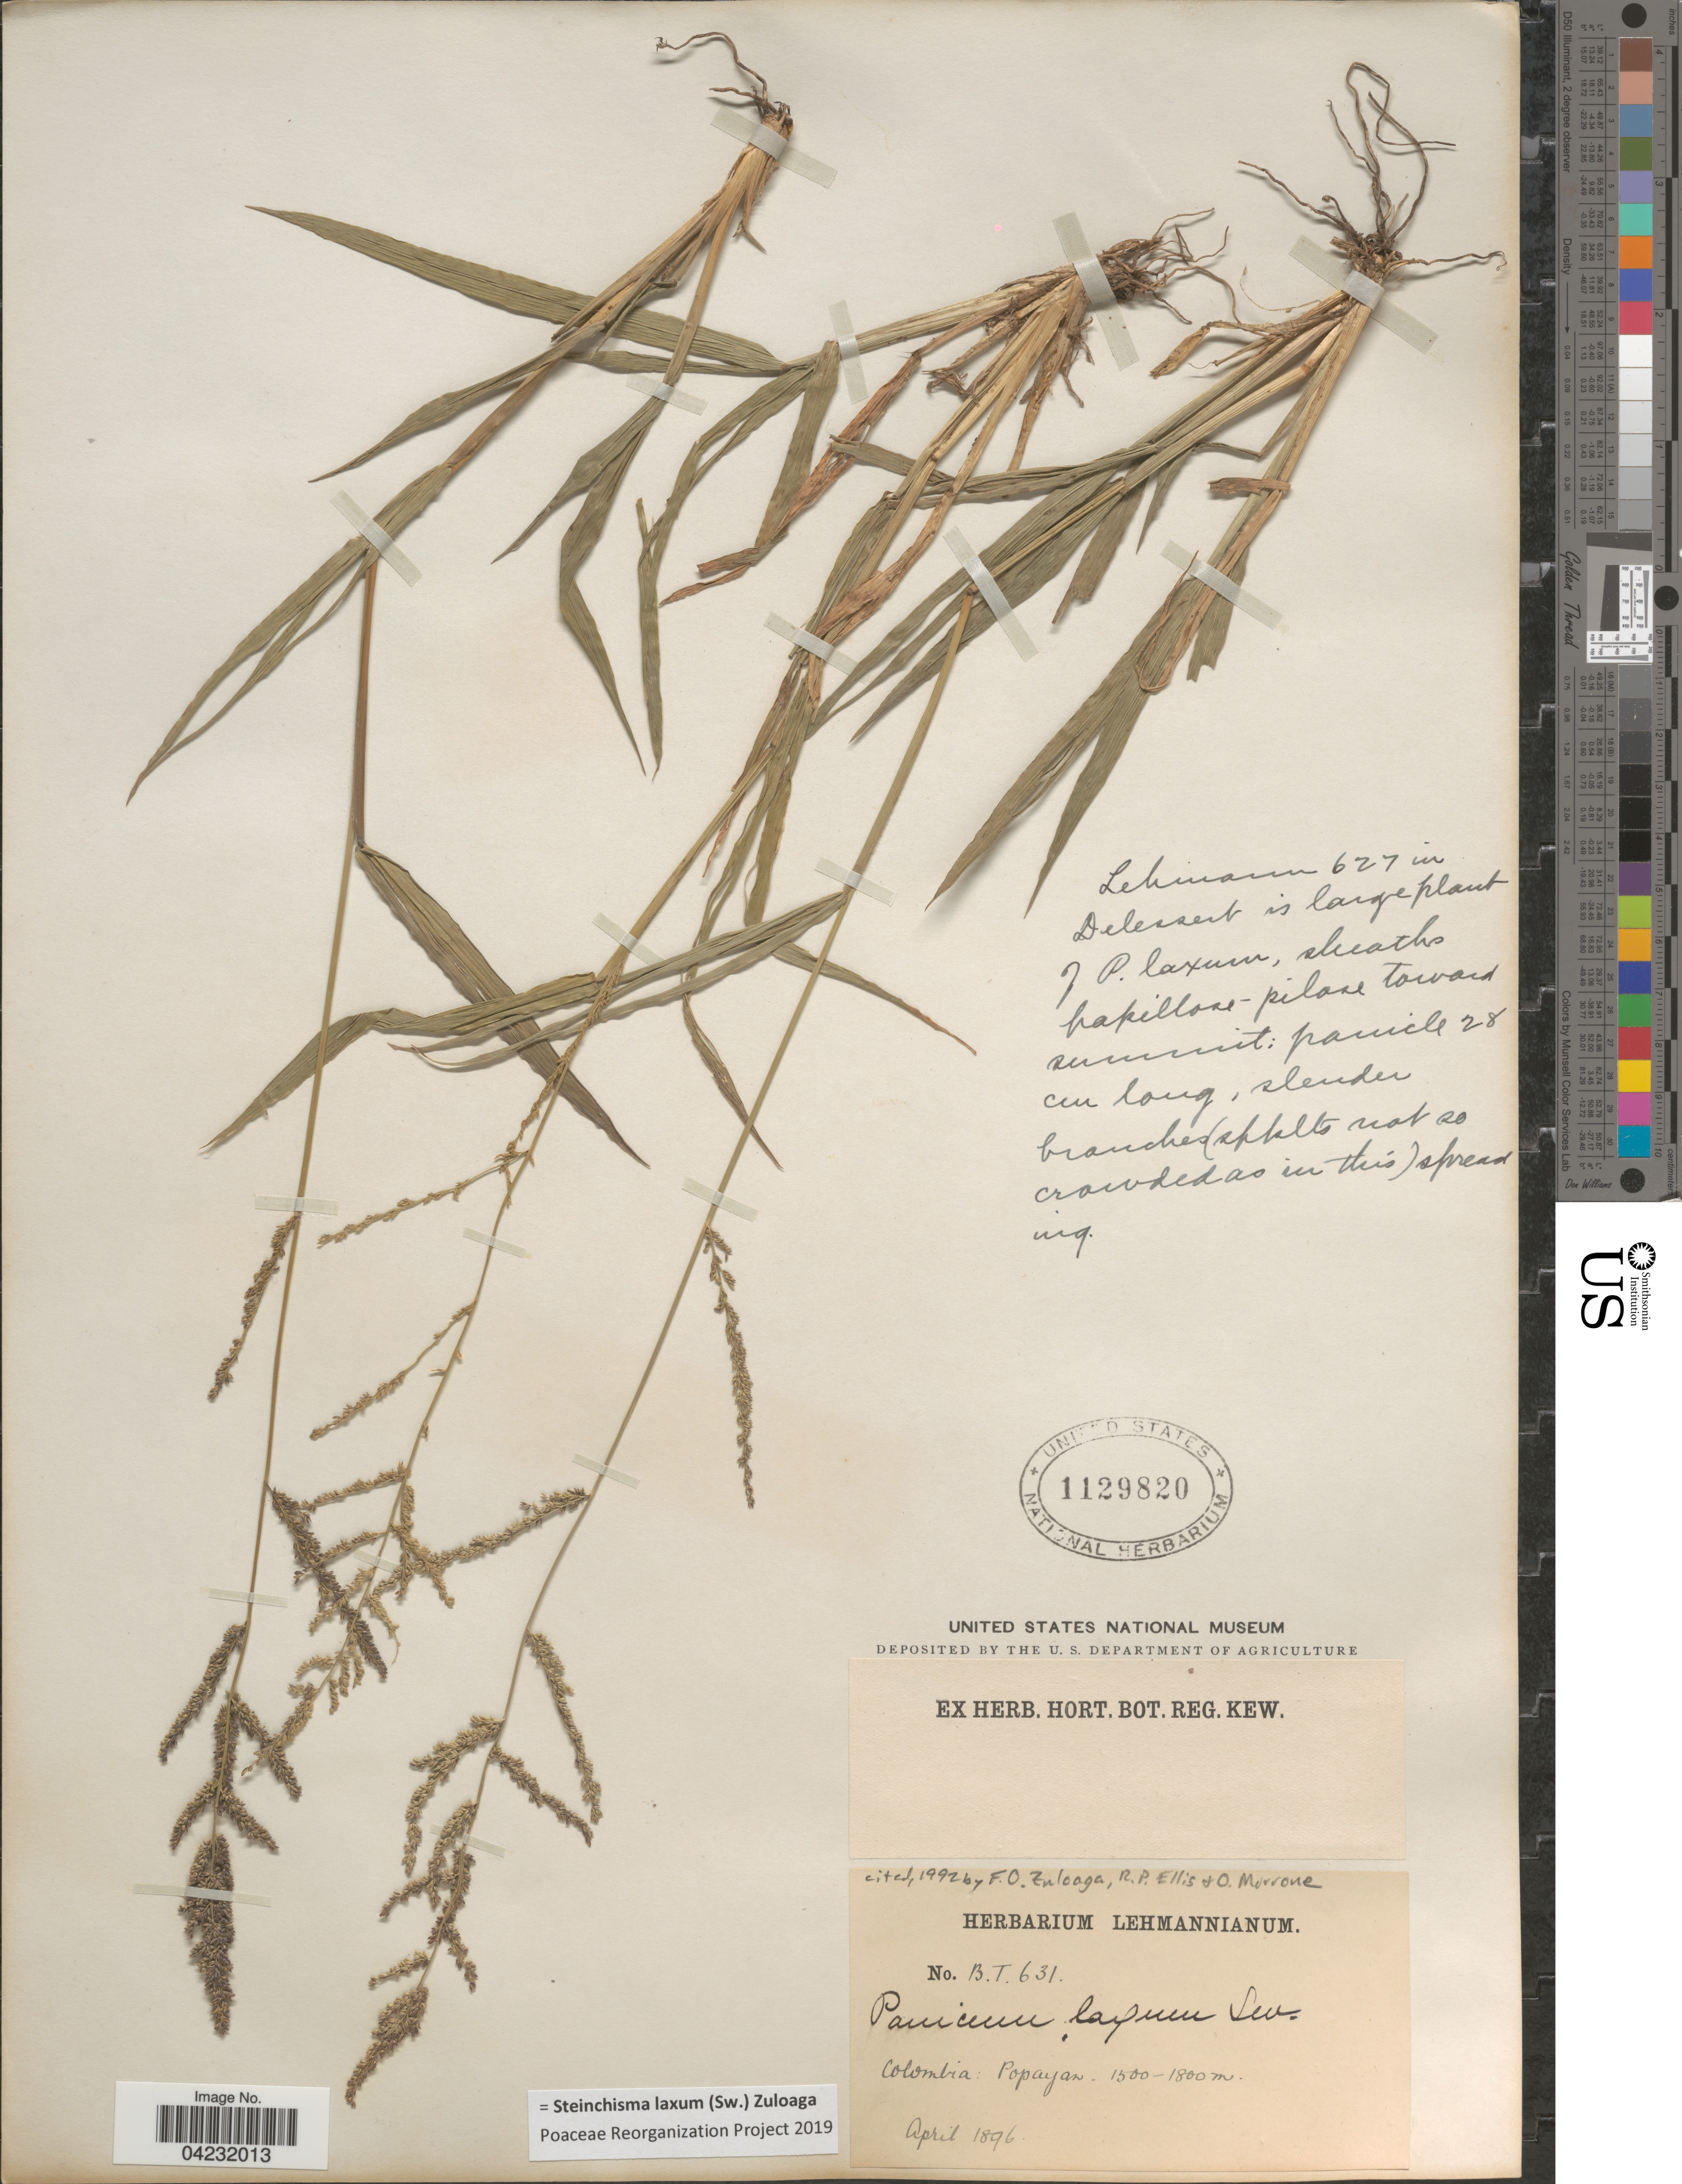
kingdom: Plantae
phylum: Tracheophyta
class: Liliopsida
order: Poales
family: Poaceae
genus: Steinchisma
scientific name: Steinchisma laxum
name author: (Sw.) Zuloaga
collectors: ex herb. Lehmannianum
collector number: B.T. 631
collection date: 1896-04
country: Colombia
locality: Popayan.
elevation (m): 1500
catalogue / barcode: US 1129820